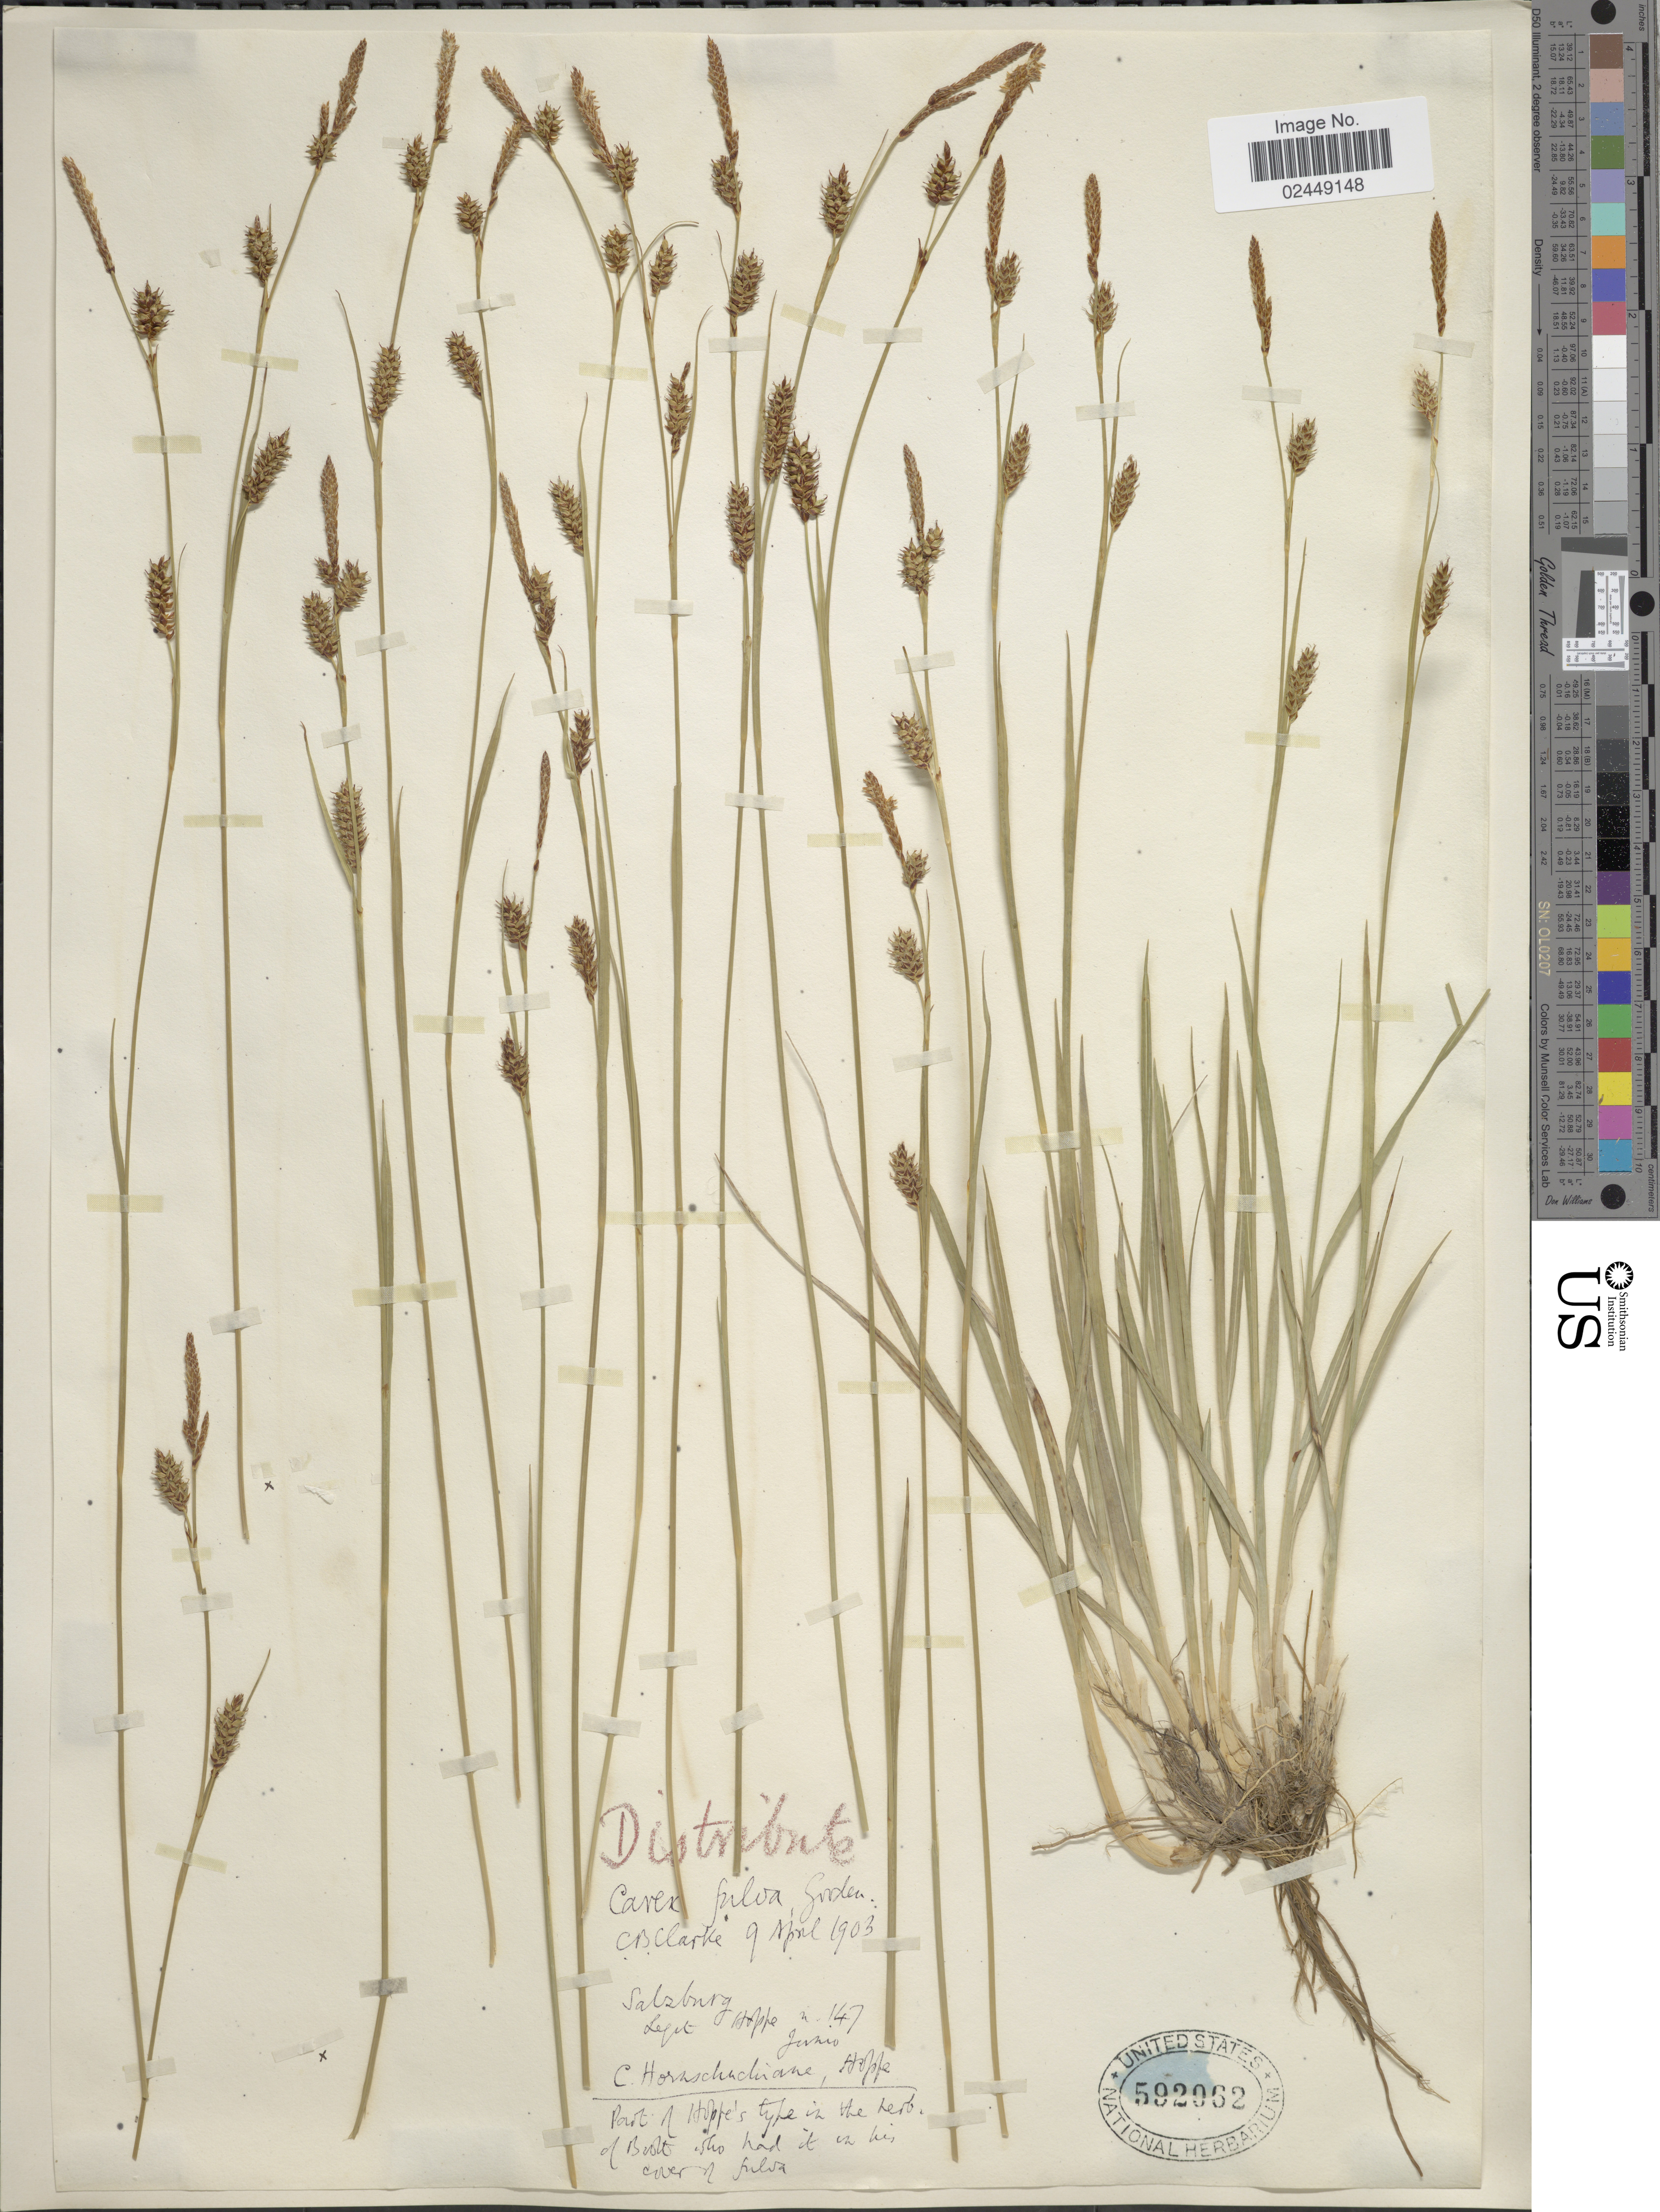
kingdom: Plantae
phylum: Tracheophyta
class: Liliopsida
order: Poales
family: Cyperaceae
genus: Carex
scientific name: Carex x fulva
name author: Gooden.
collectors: Hoppe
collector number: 147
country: Austria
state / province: Salzburg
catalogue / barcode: US 592062